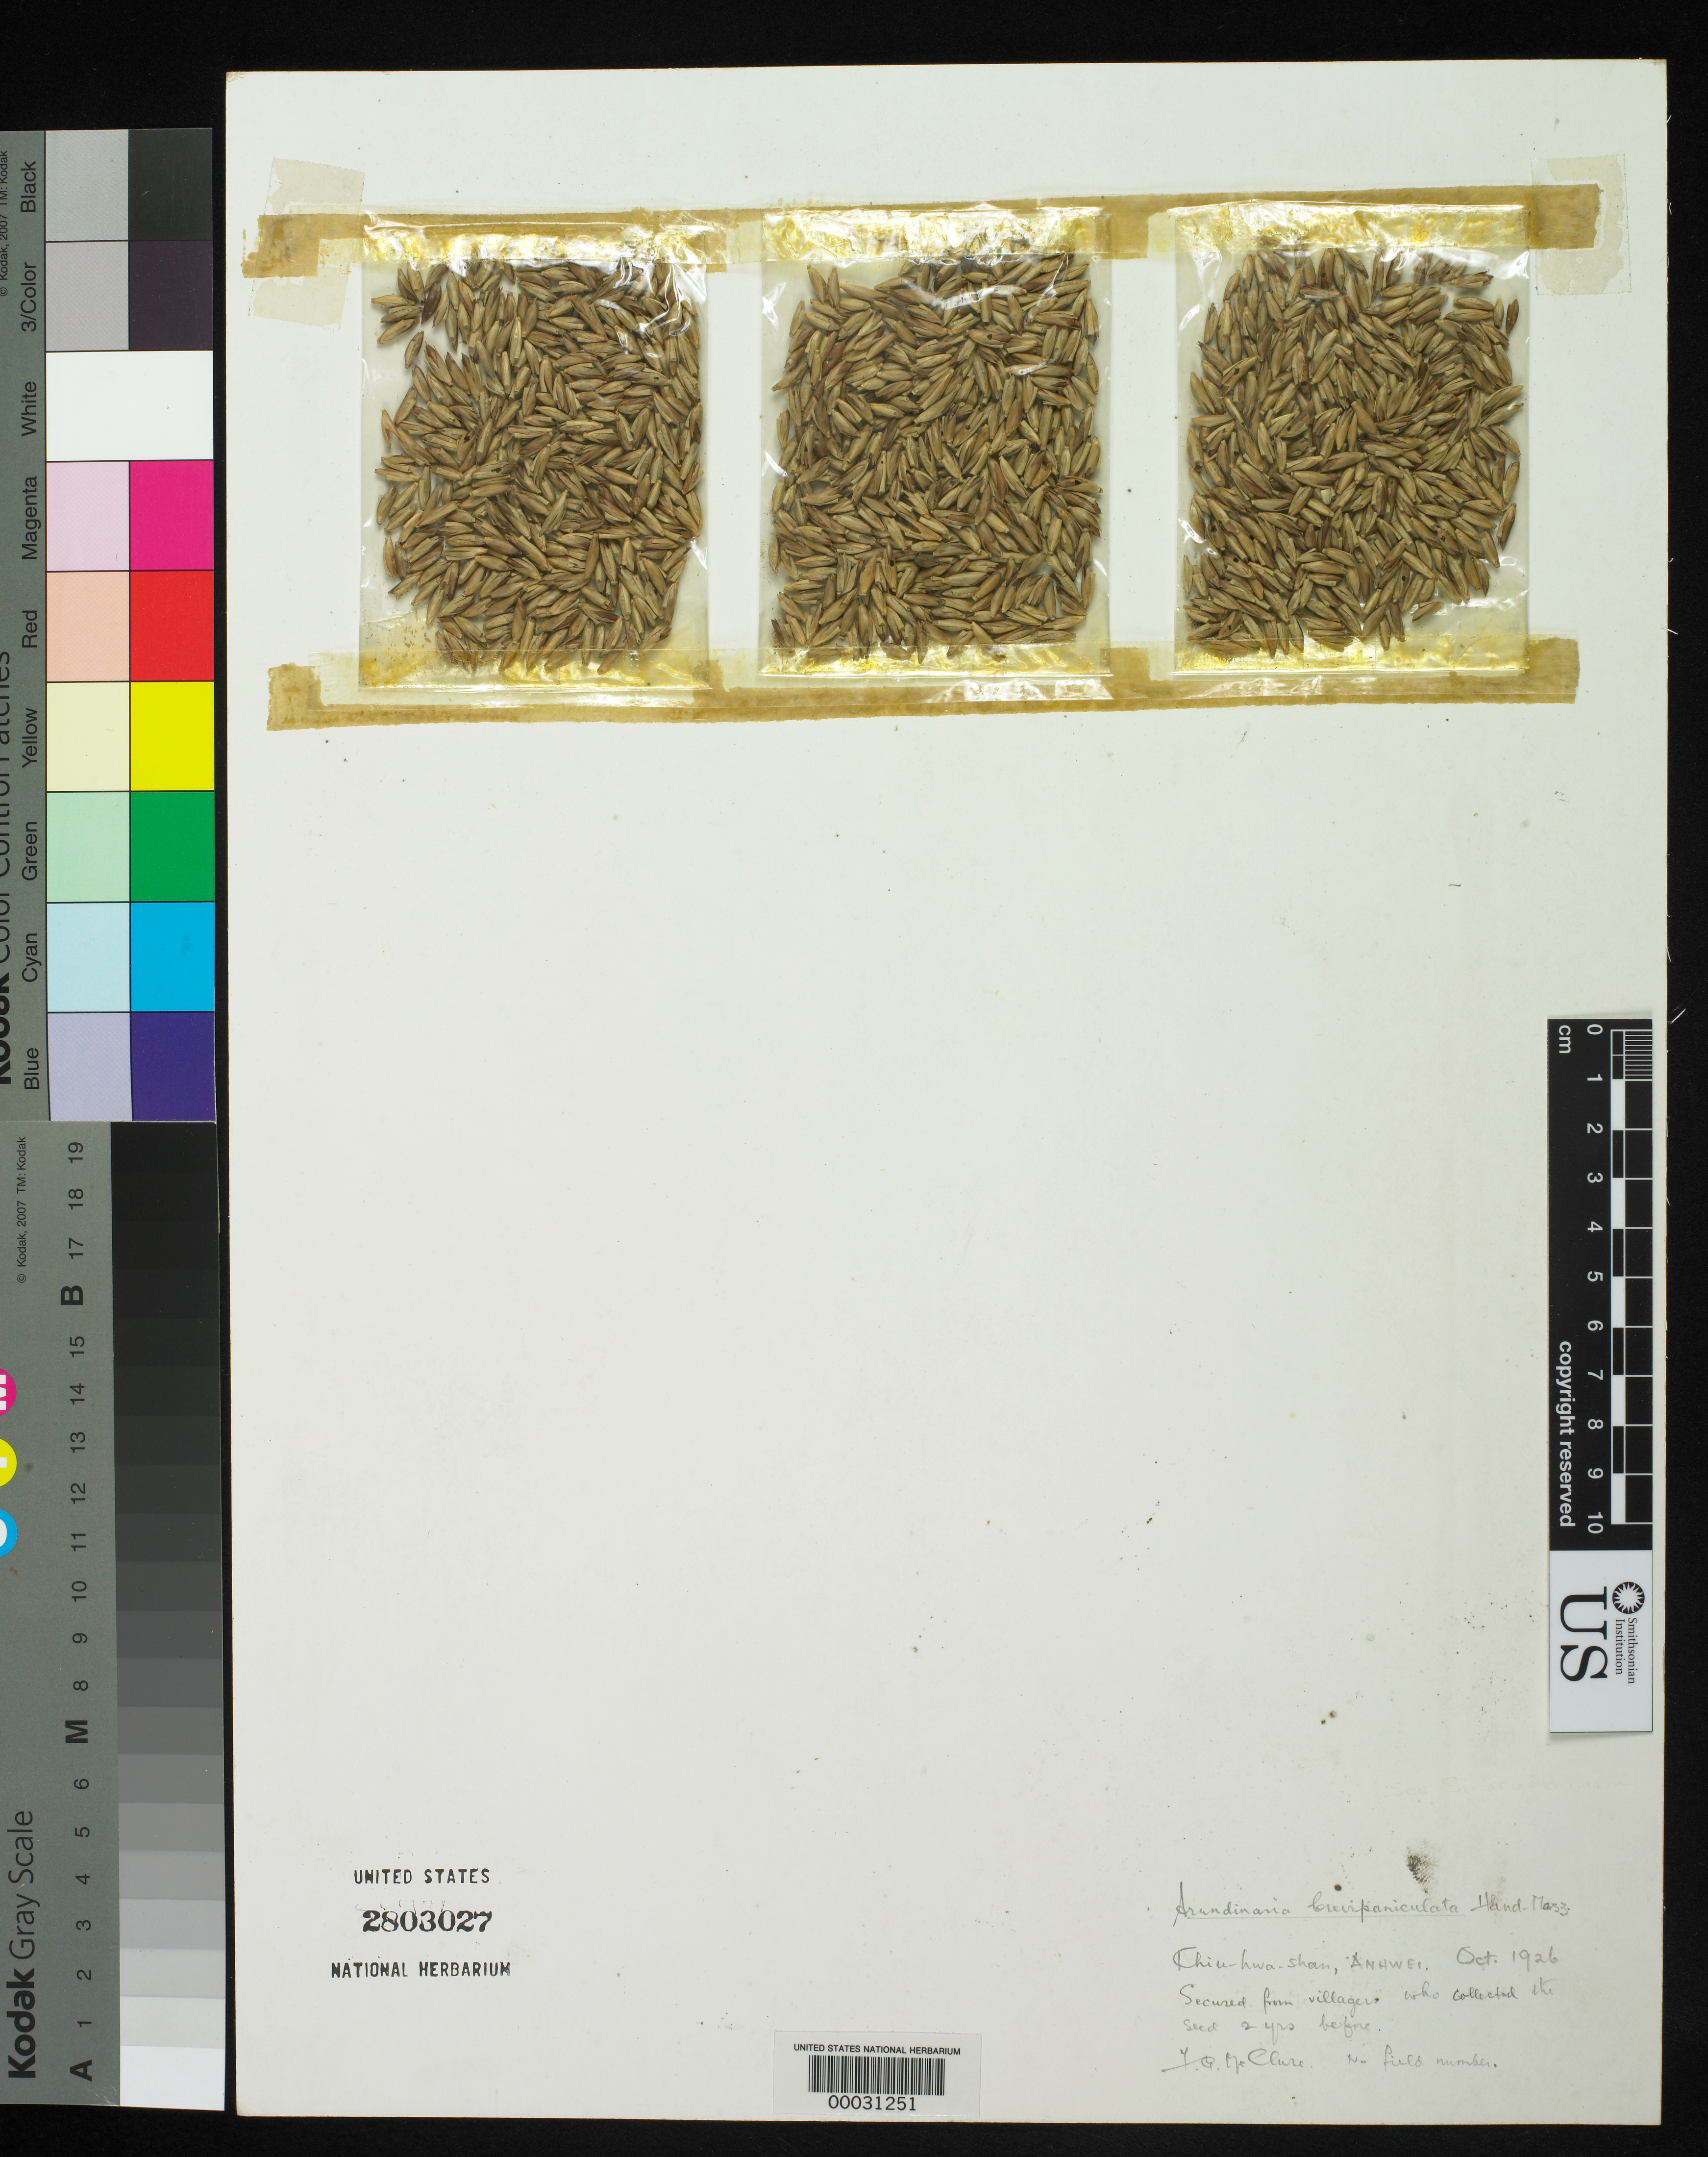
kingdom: Plantae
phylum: Tracheophyta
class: Liliopsida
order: Poales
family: Poaceae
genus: Yushania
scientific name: Yushania brevipaniculata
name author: (Hand.-Mazz.) T.P. Yi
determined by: Poaceae Reorganization Project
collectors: F. A. McClure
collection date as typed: Oct 1926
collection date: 1926-10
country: China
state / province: Anhui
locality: Chiu-hwa-shan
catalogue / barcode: US 2803027